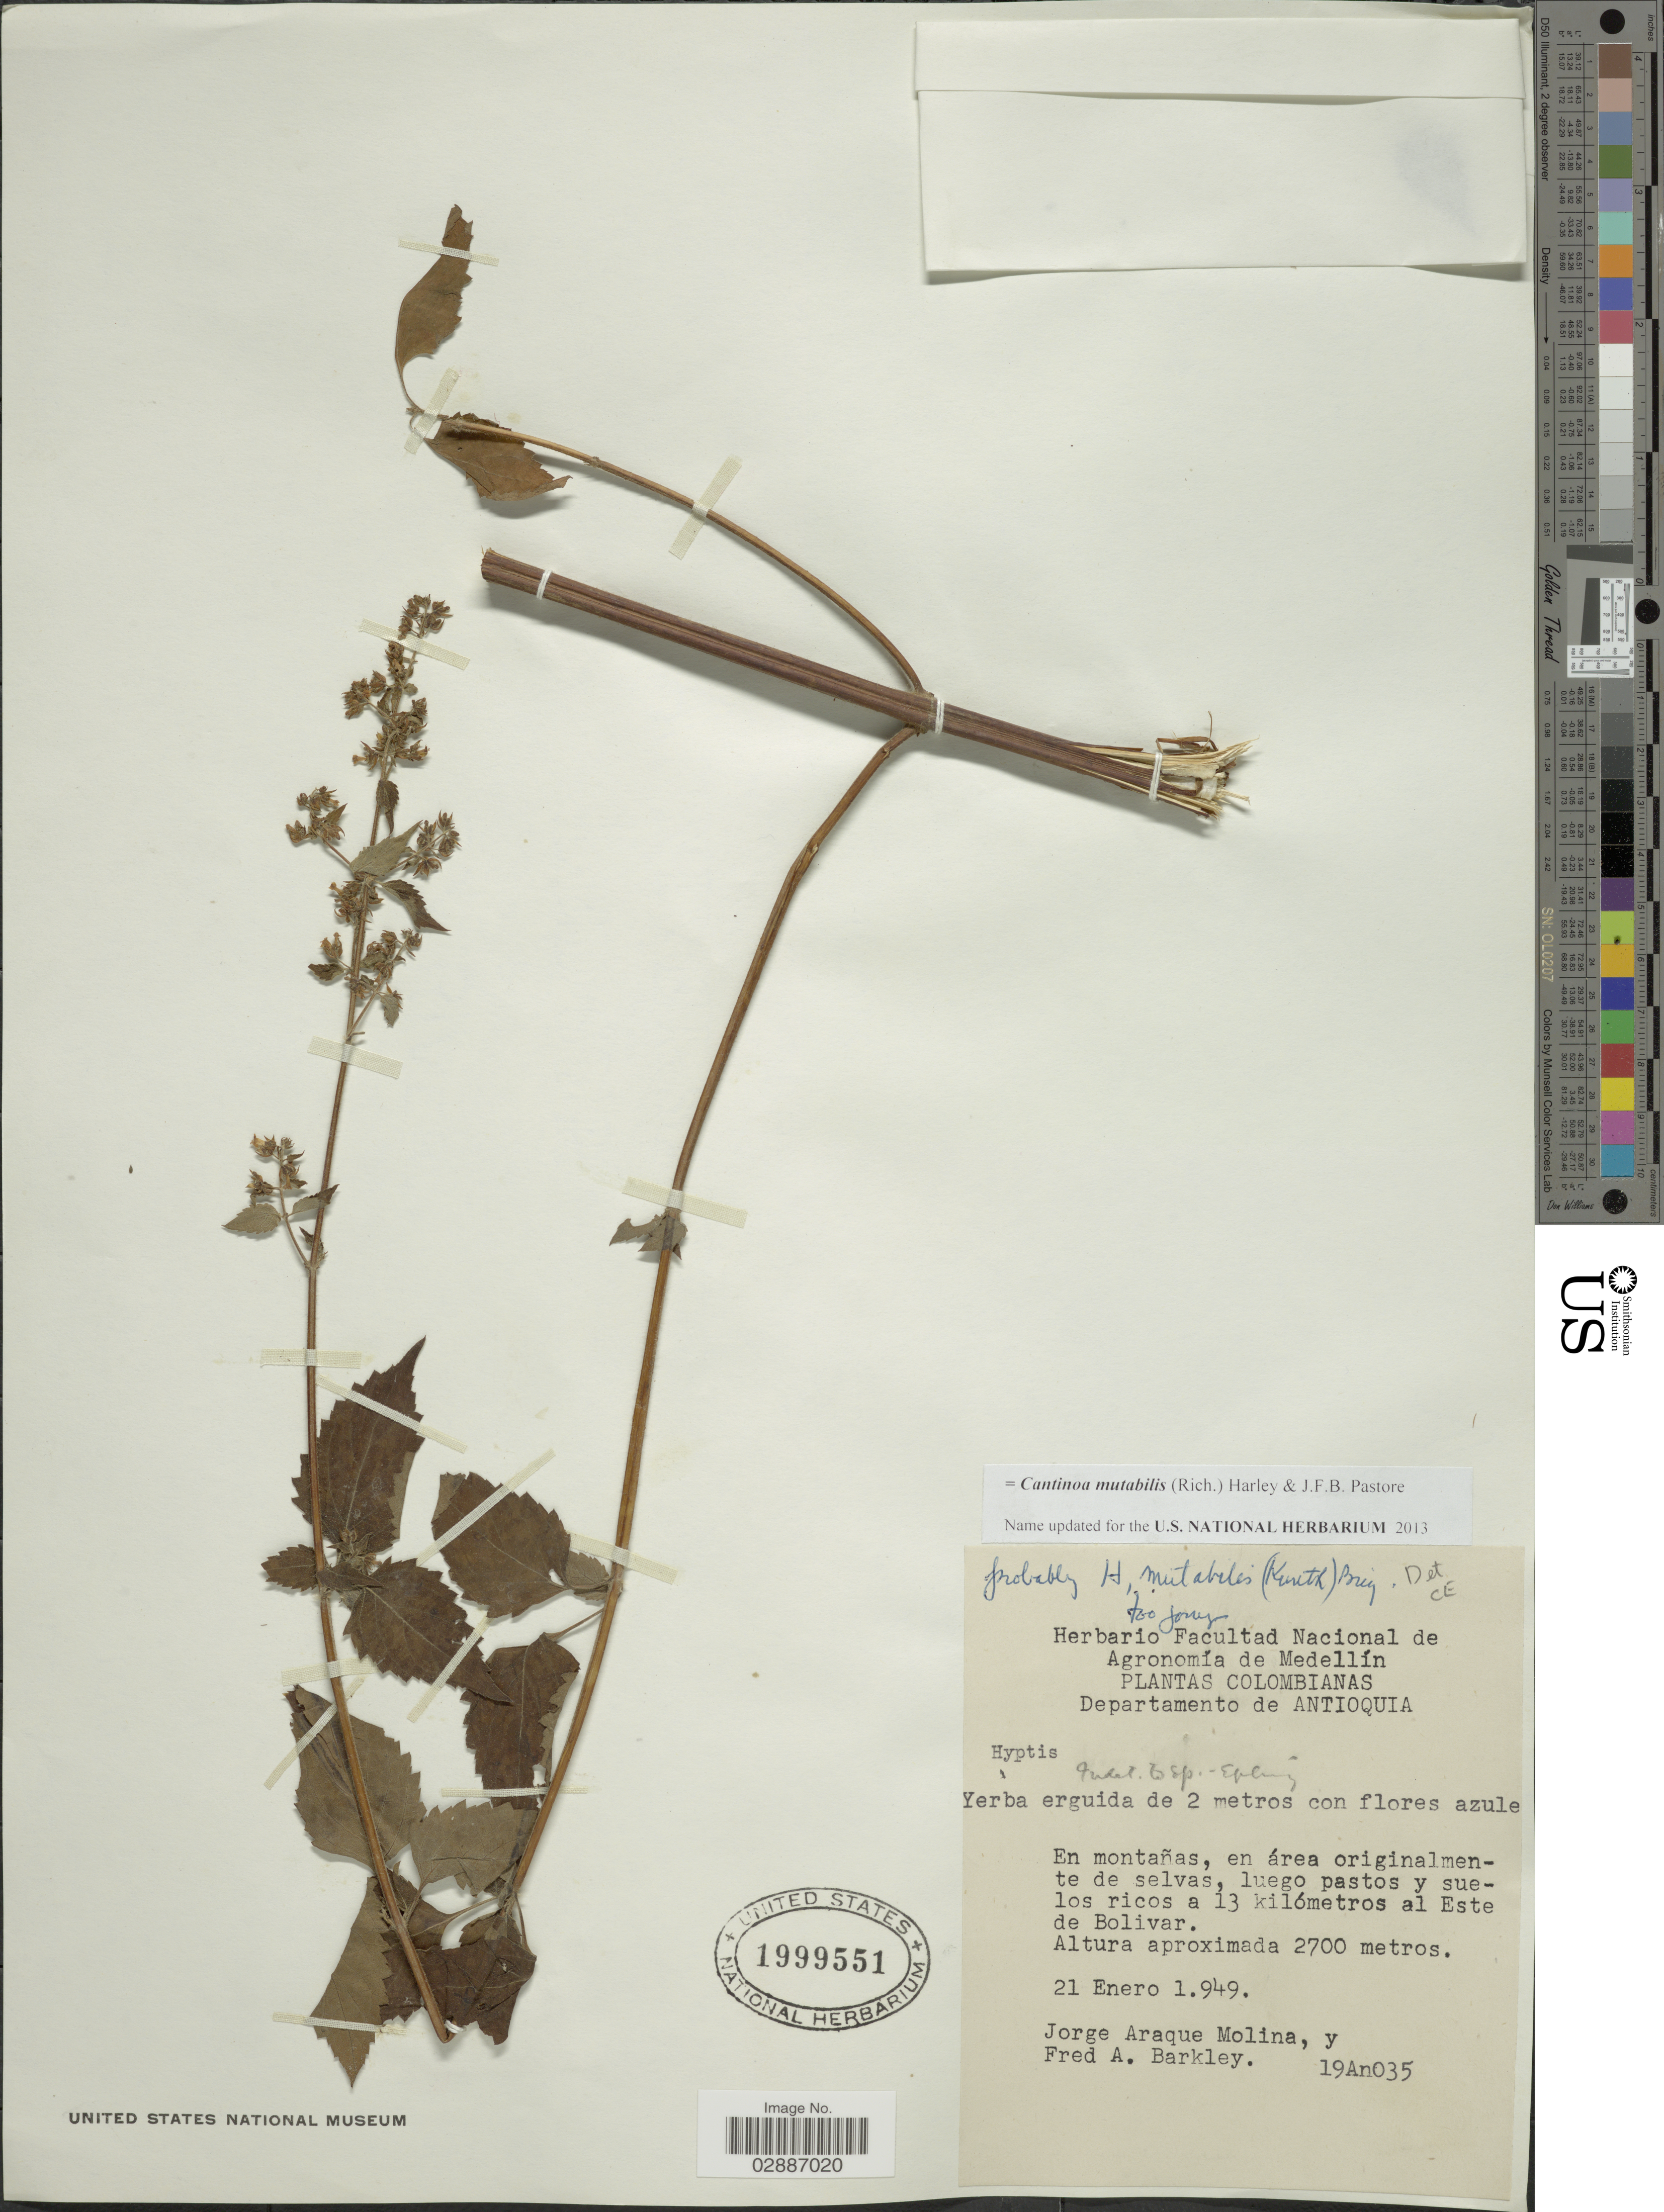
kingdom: Plantae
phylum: Tracheophyta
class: Magnoliopsida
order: Lamiales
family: Lamiaceae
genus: Cantinoa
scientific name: Cantinoa mutabilis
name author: (Epling) Harley & J.F.B. Pastore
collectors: J. A. Molina & F. A. Barkley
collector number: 19An035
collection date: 1949-01-21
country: Colombia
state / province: Antioquia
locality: Departamento de Antioquia. Luego pastos y suelos ricos a 13 kilómetros al Este de Bolivar.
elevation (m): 2700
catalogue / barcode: US 1999551